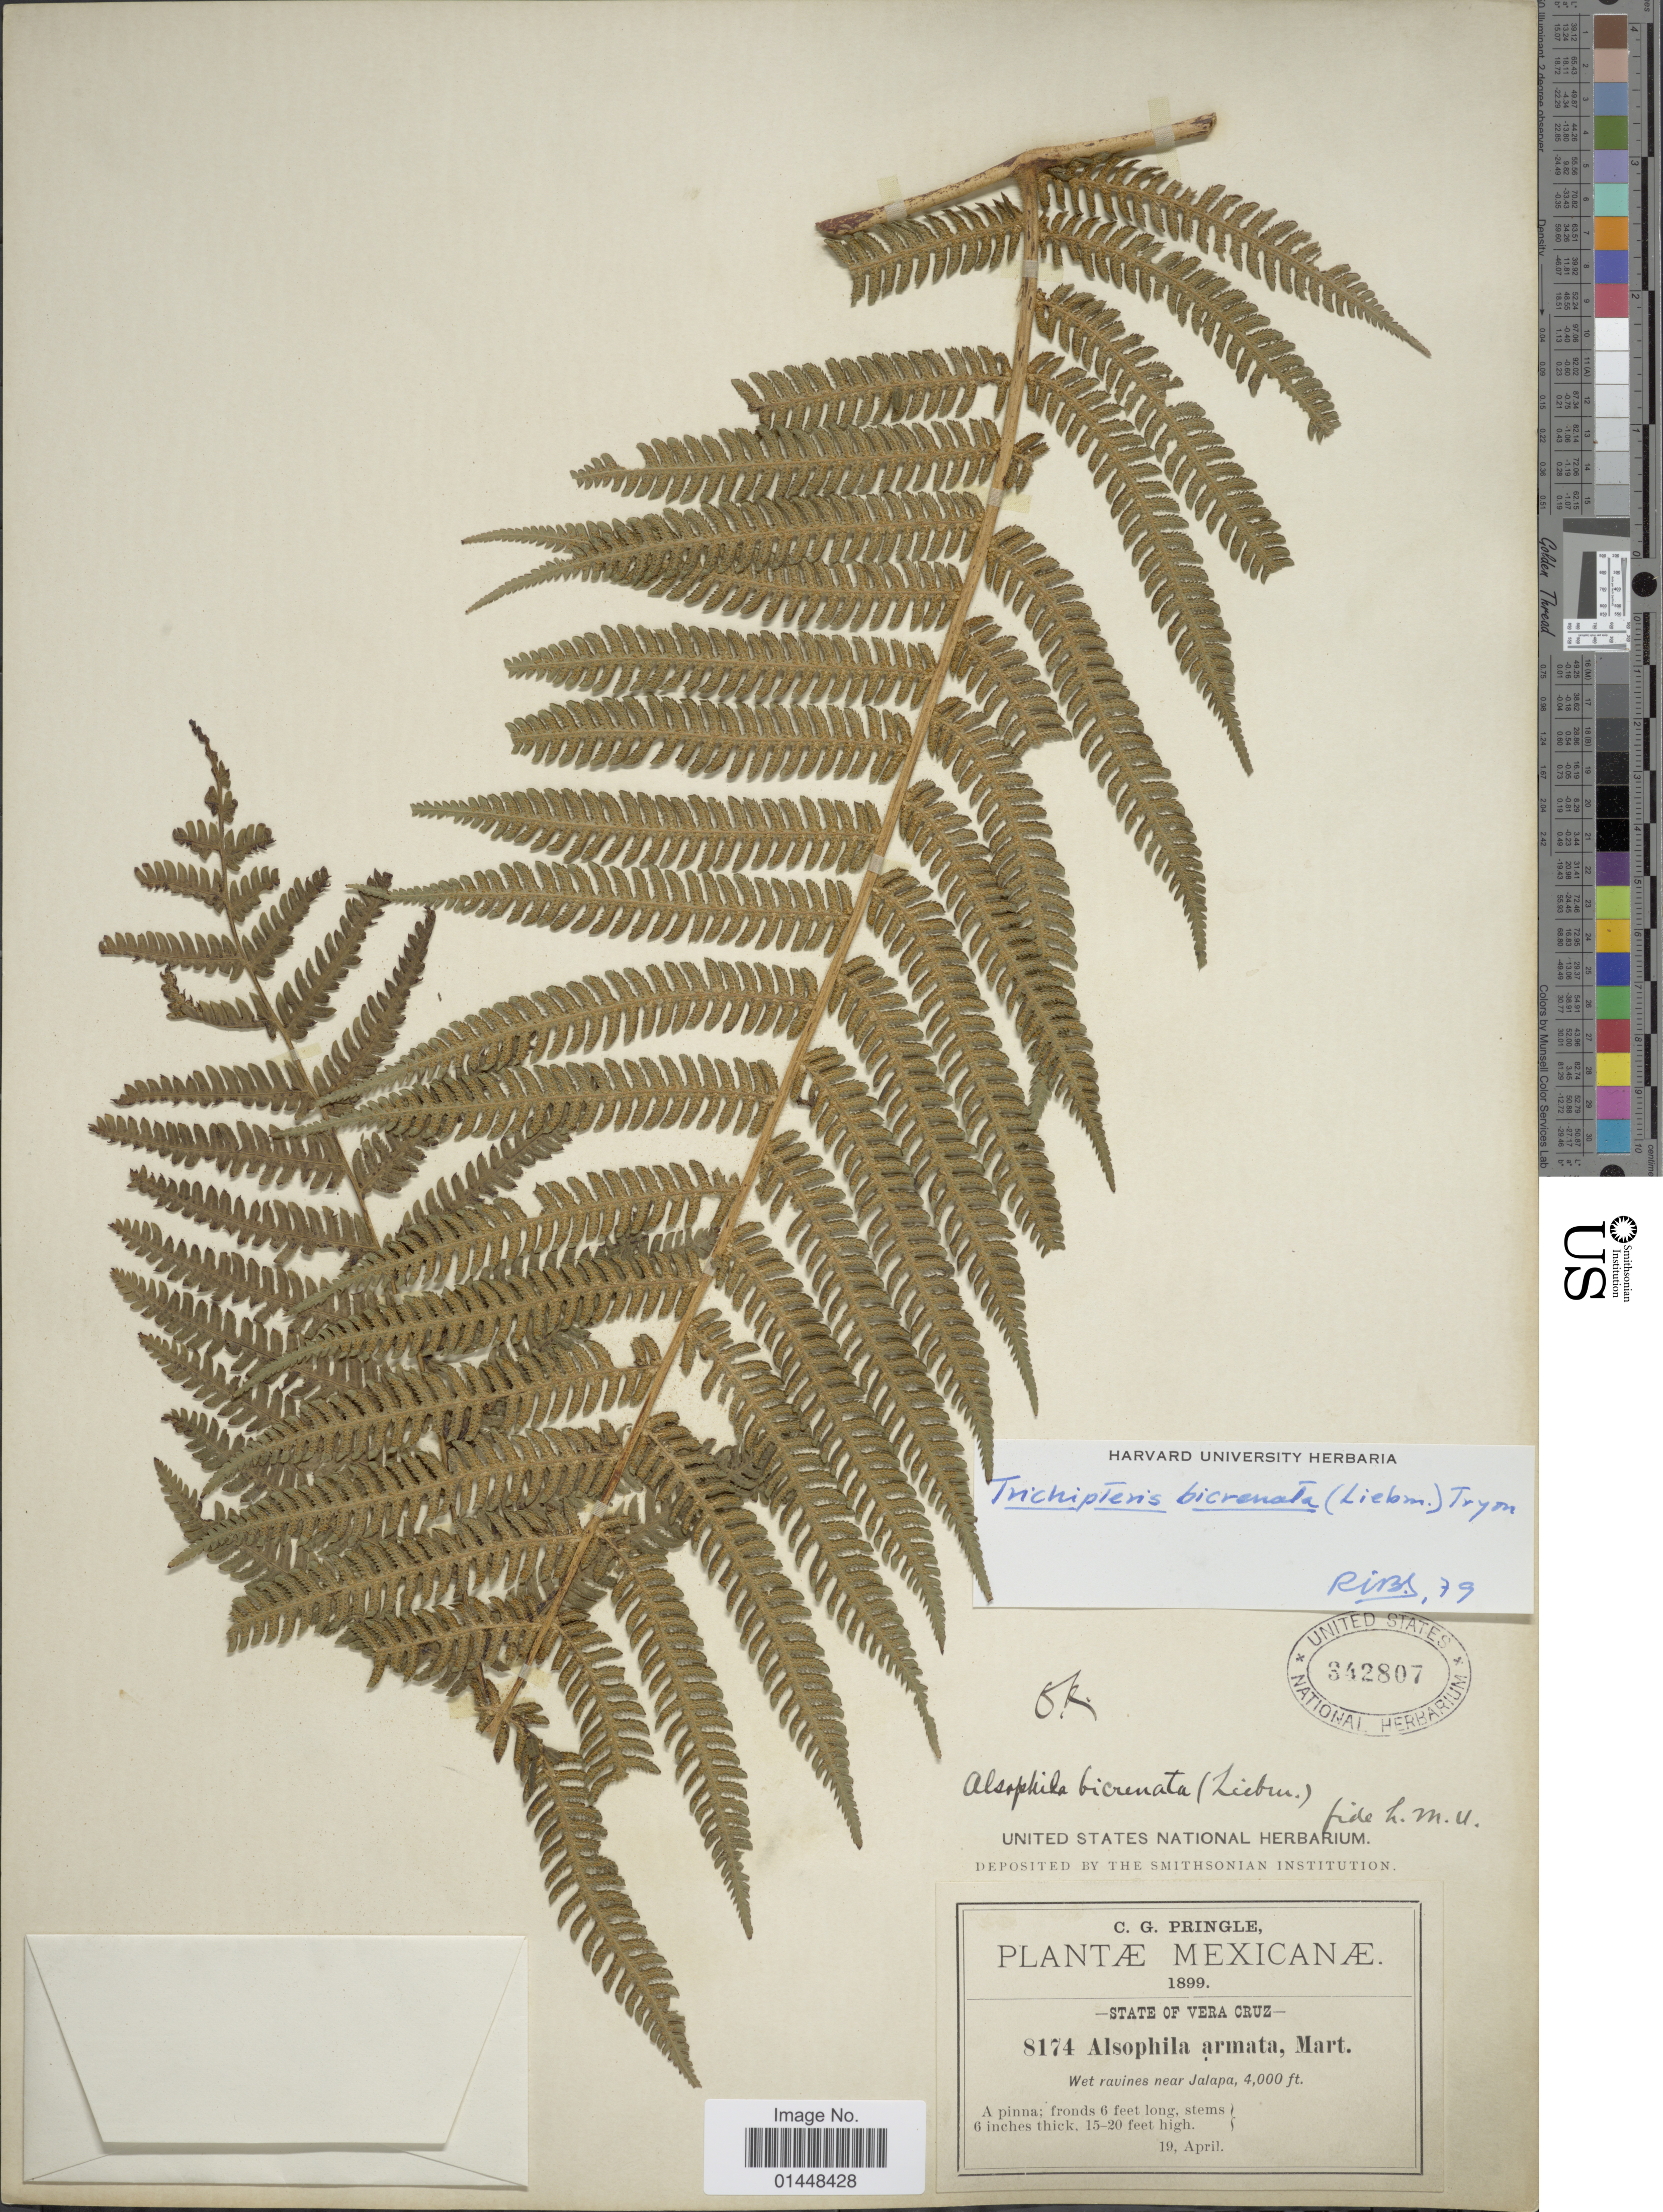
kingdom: Plantae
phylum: Tracheophyta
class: Polypodiopsida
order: Cyatheales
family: Cyatheaceae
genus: Cyathea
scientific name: Cyathea bicrenata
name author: Liebm.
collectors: C. G. Pringle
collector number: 8174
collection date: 1899-04-19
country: Mexico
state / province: Veracruz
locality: State of Vera Cruz. Near Jalapa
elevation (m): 1219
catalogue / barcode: US 342807